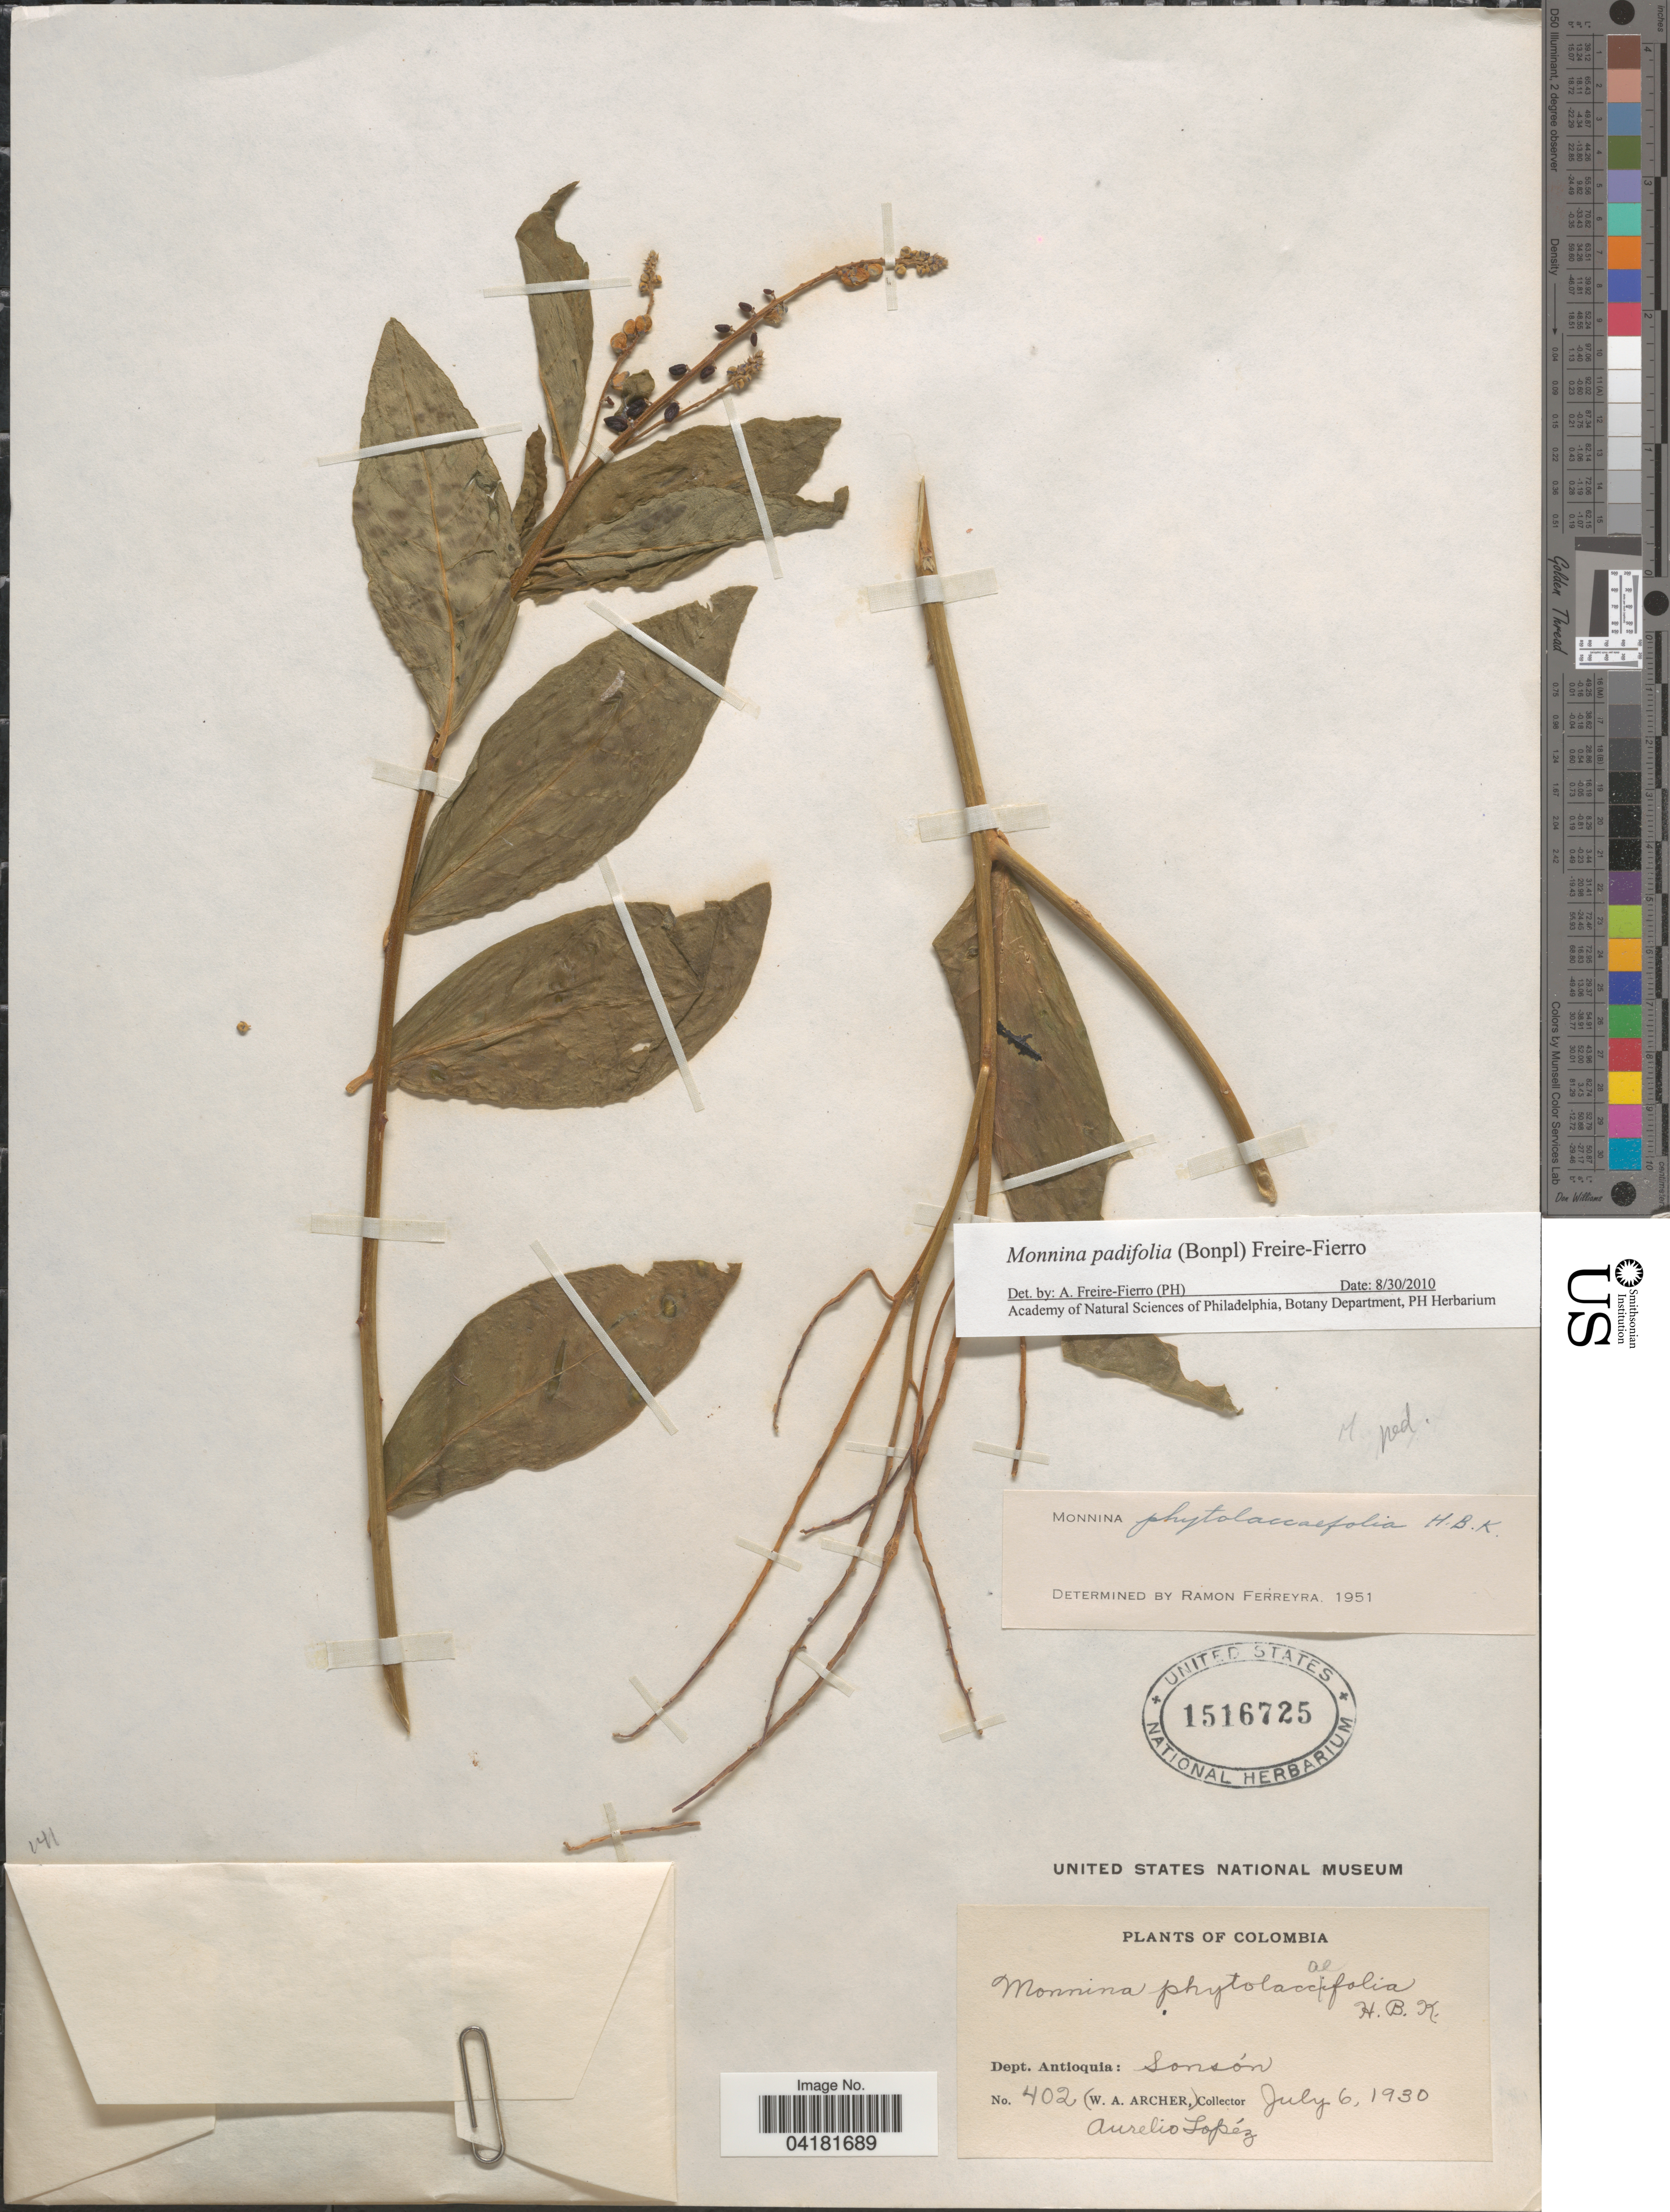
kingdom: Plantae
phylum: Tracheophyta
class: Magnoliopsida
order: Fabales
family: Polygalaceae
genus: Monnina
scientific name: Monnina padifolia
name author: (Bonpl.) Freire-Fierro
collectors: A. López & W. Archer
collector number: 402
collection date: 1930-07-06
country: Colombia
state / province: Antioquia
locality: Dept. Antioquia: Sonsón.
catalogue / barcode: US 1516725